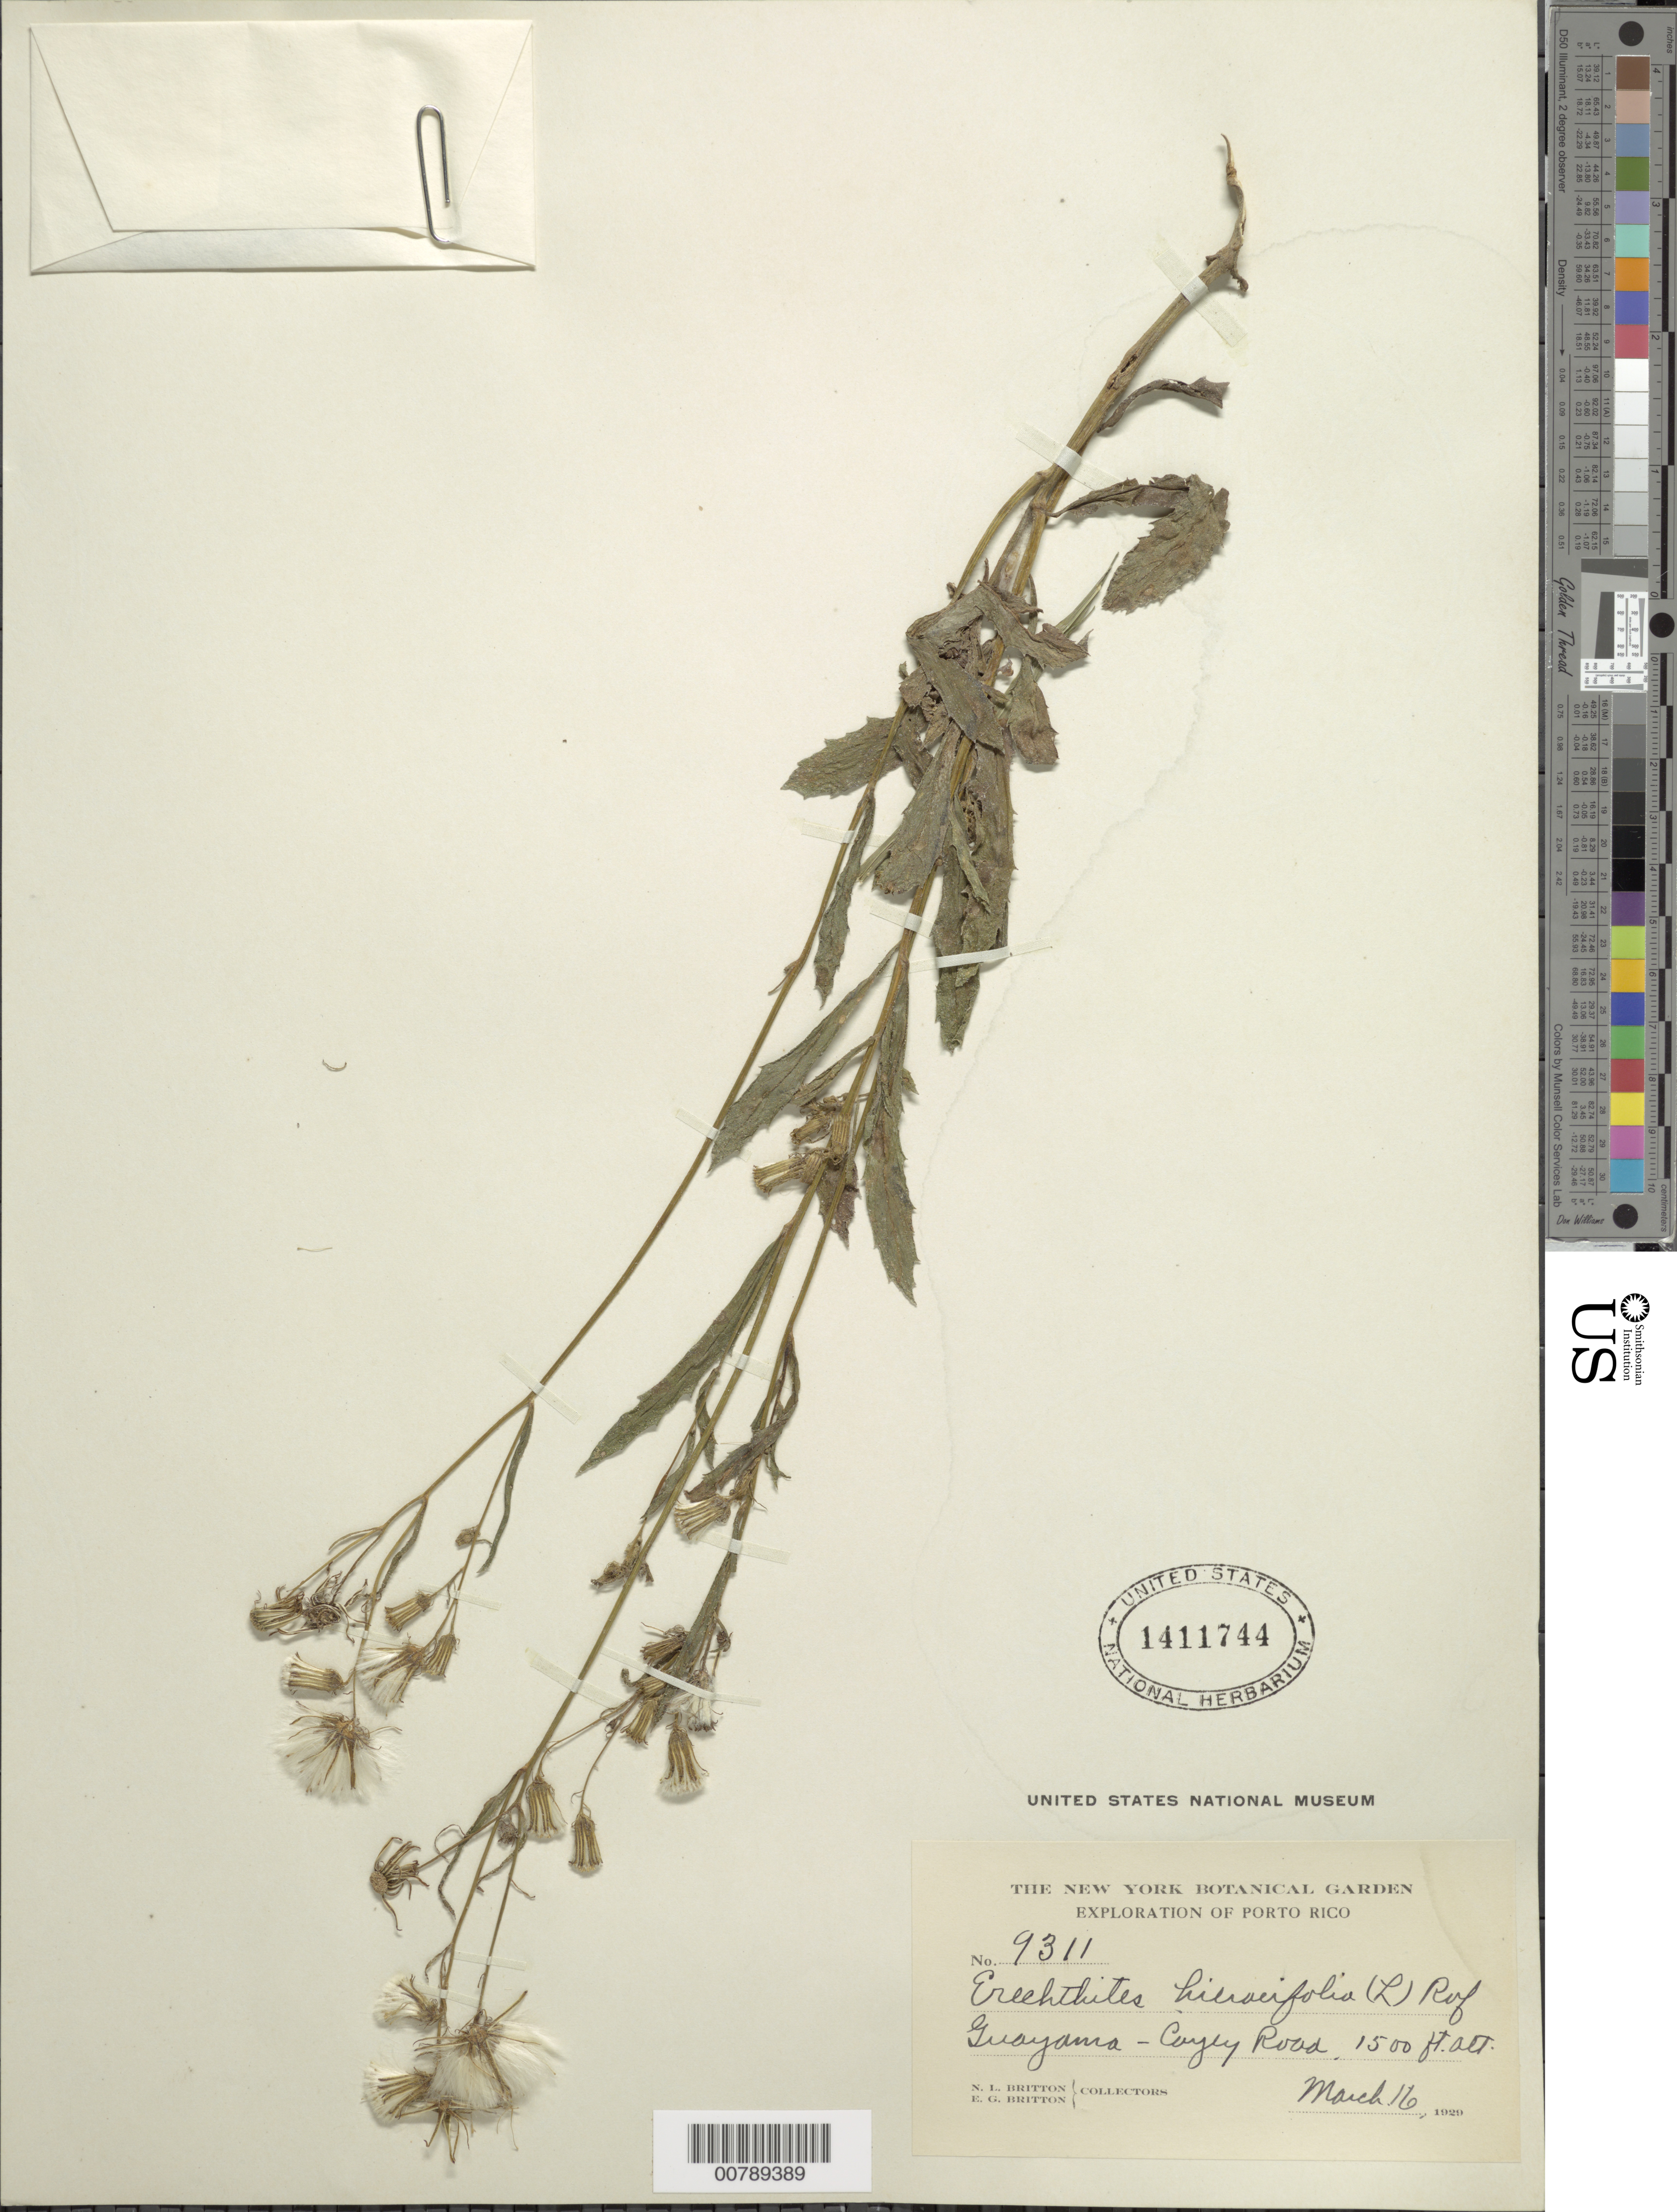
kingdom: Plantae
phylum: Tracheophyta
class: Magnoliopsida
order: Asterales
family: Asteraceae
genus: Erechtites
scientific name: Erechtites hieraciifolius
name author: (L.) Raf. ex DC.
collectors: N. Britton & E. G. Britton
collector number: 9311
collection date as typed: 16 Mar 1920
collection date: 1920-03-16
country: Puerto Rico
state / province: Guayama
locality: Guayama-Cayey Road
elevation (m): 457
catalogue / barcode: US 1411744